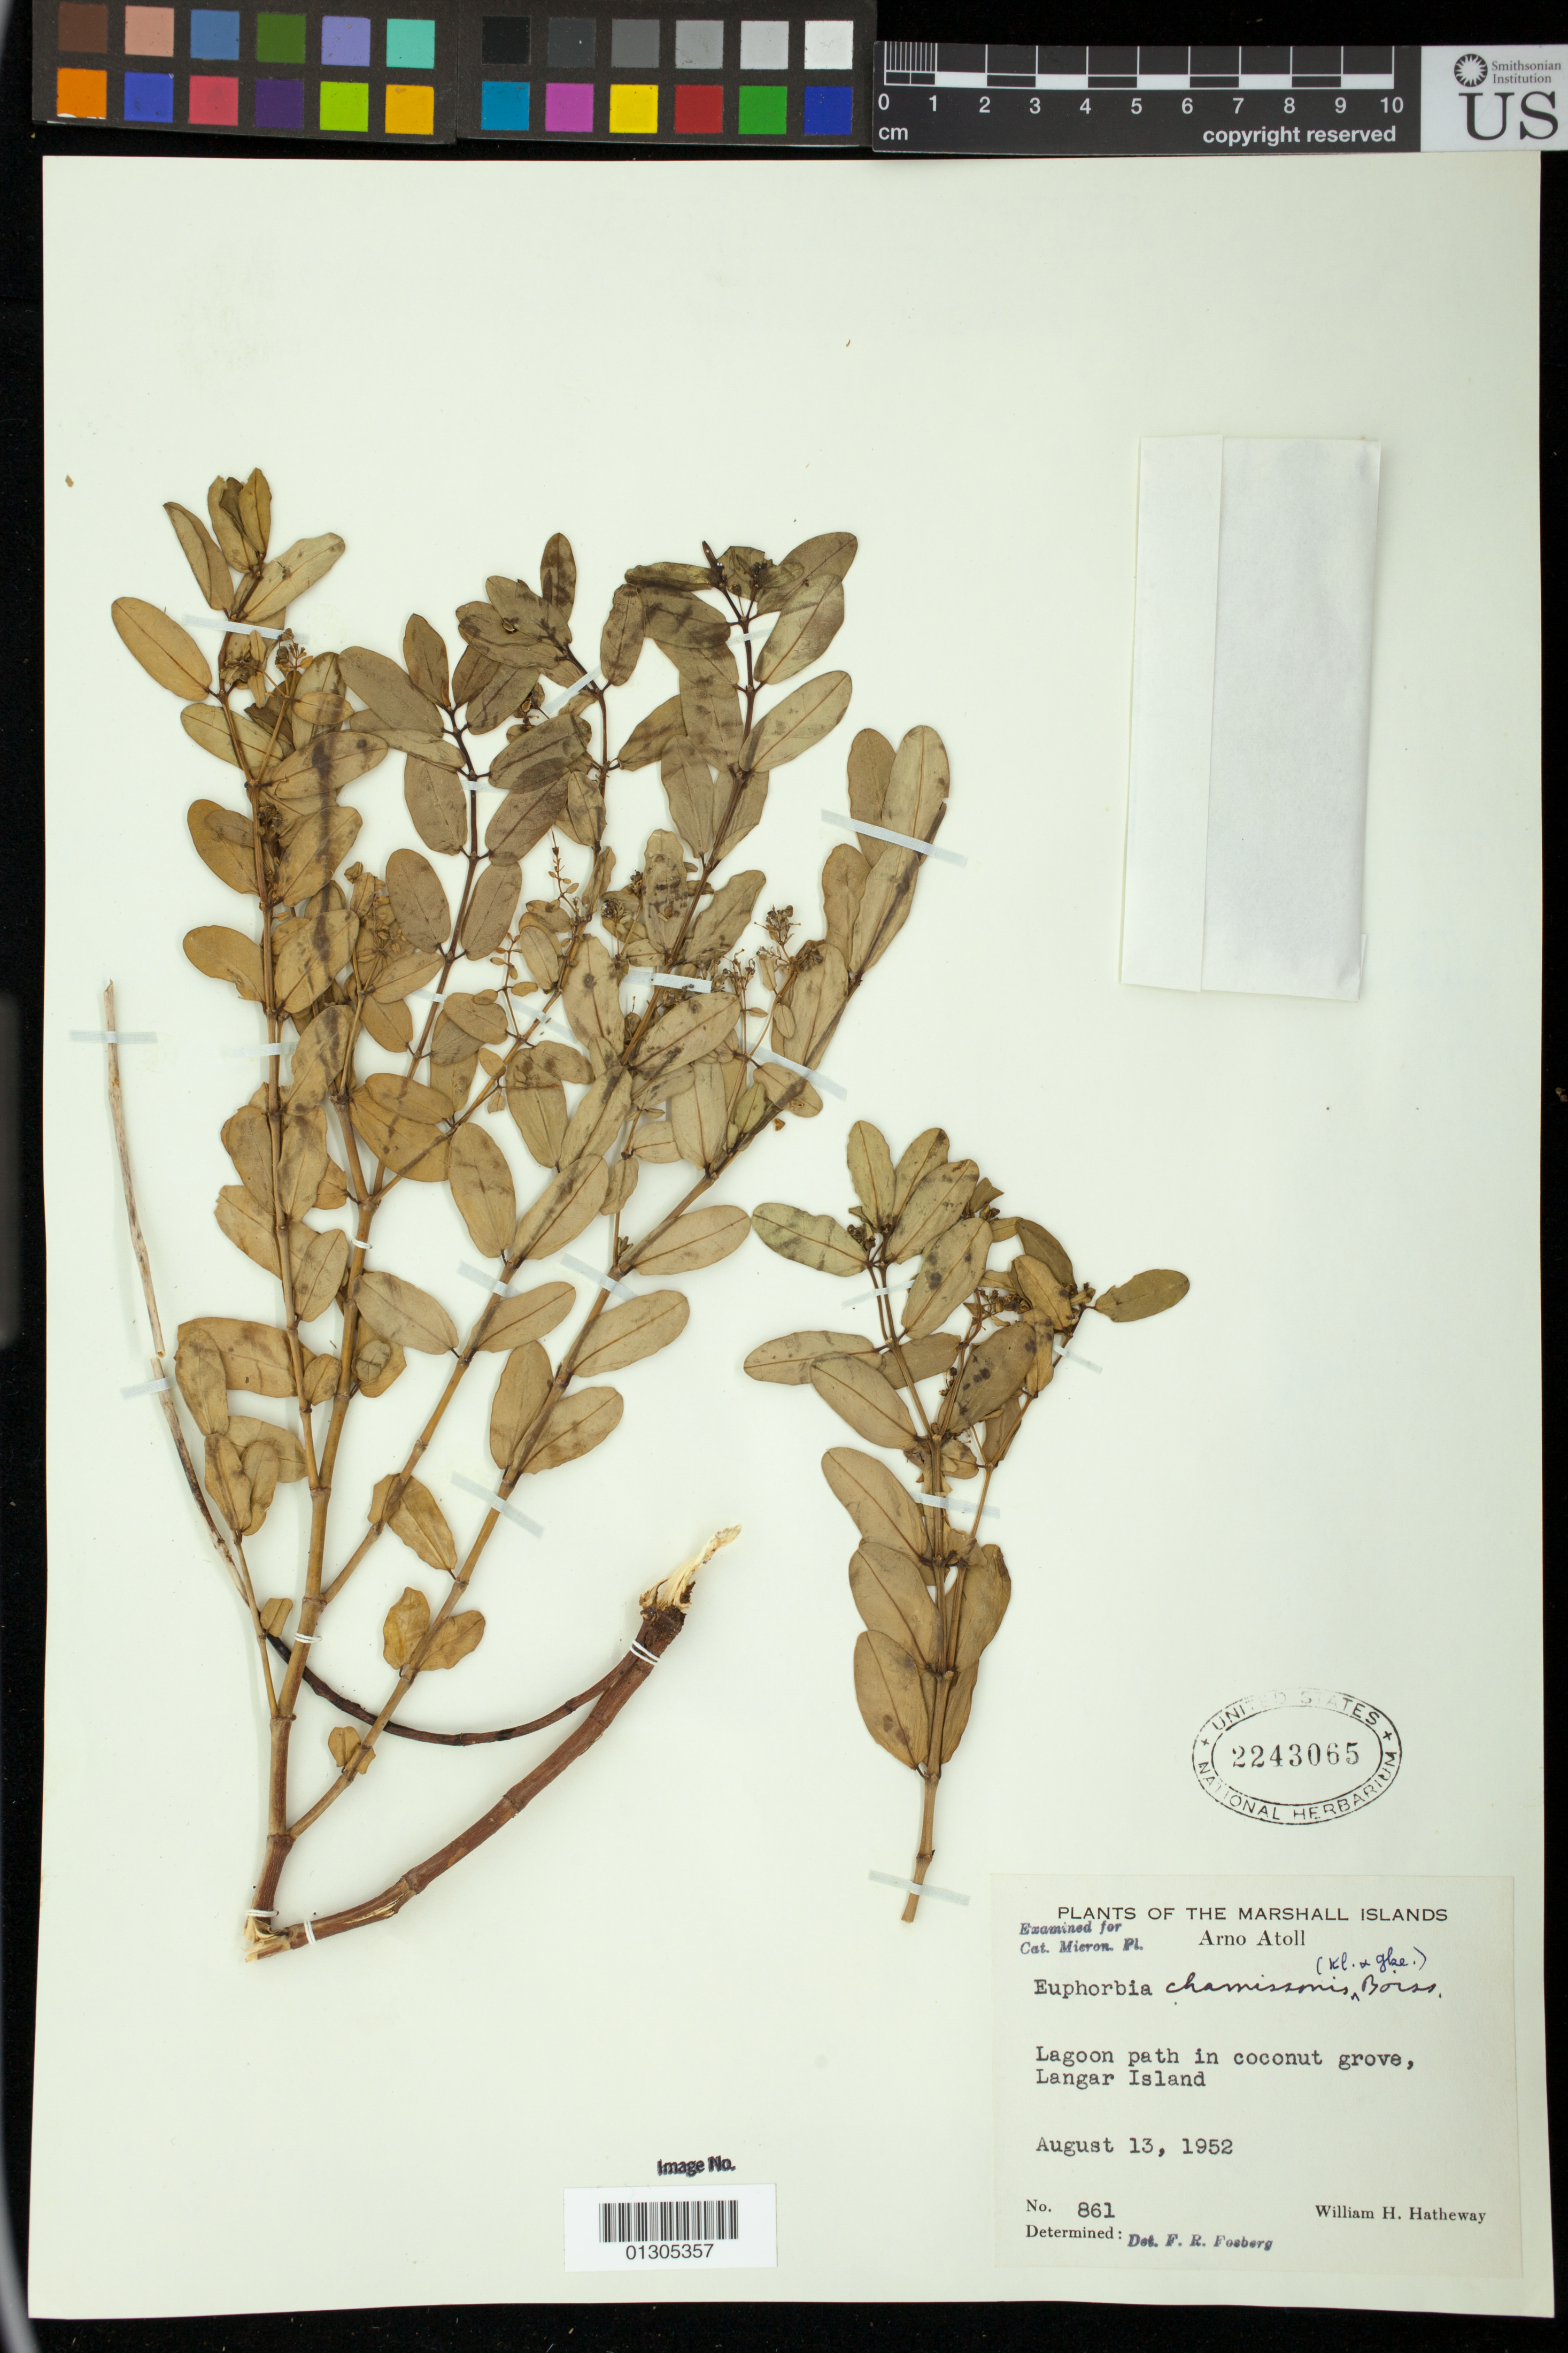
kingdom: Plantae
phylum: Tracheophyta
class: Magnoliopsida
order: Malpighiales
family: Euphorbiaceae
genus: Euphorbia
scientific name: Euphorbia chamissonis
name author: (Klotzsch ex Klotzsch & Garcke) Boiss.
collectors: W. H. Hatheway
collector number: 861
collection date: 1952-08-13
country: Marshall Islands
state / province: Arno Atoll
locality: Lagoon path; Langar Island (Langor Island)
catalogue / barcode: US 2243065